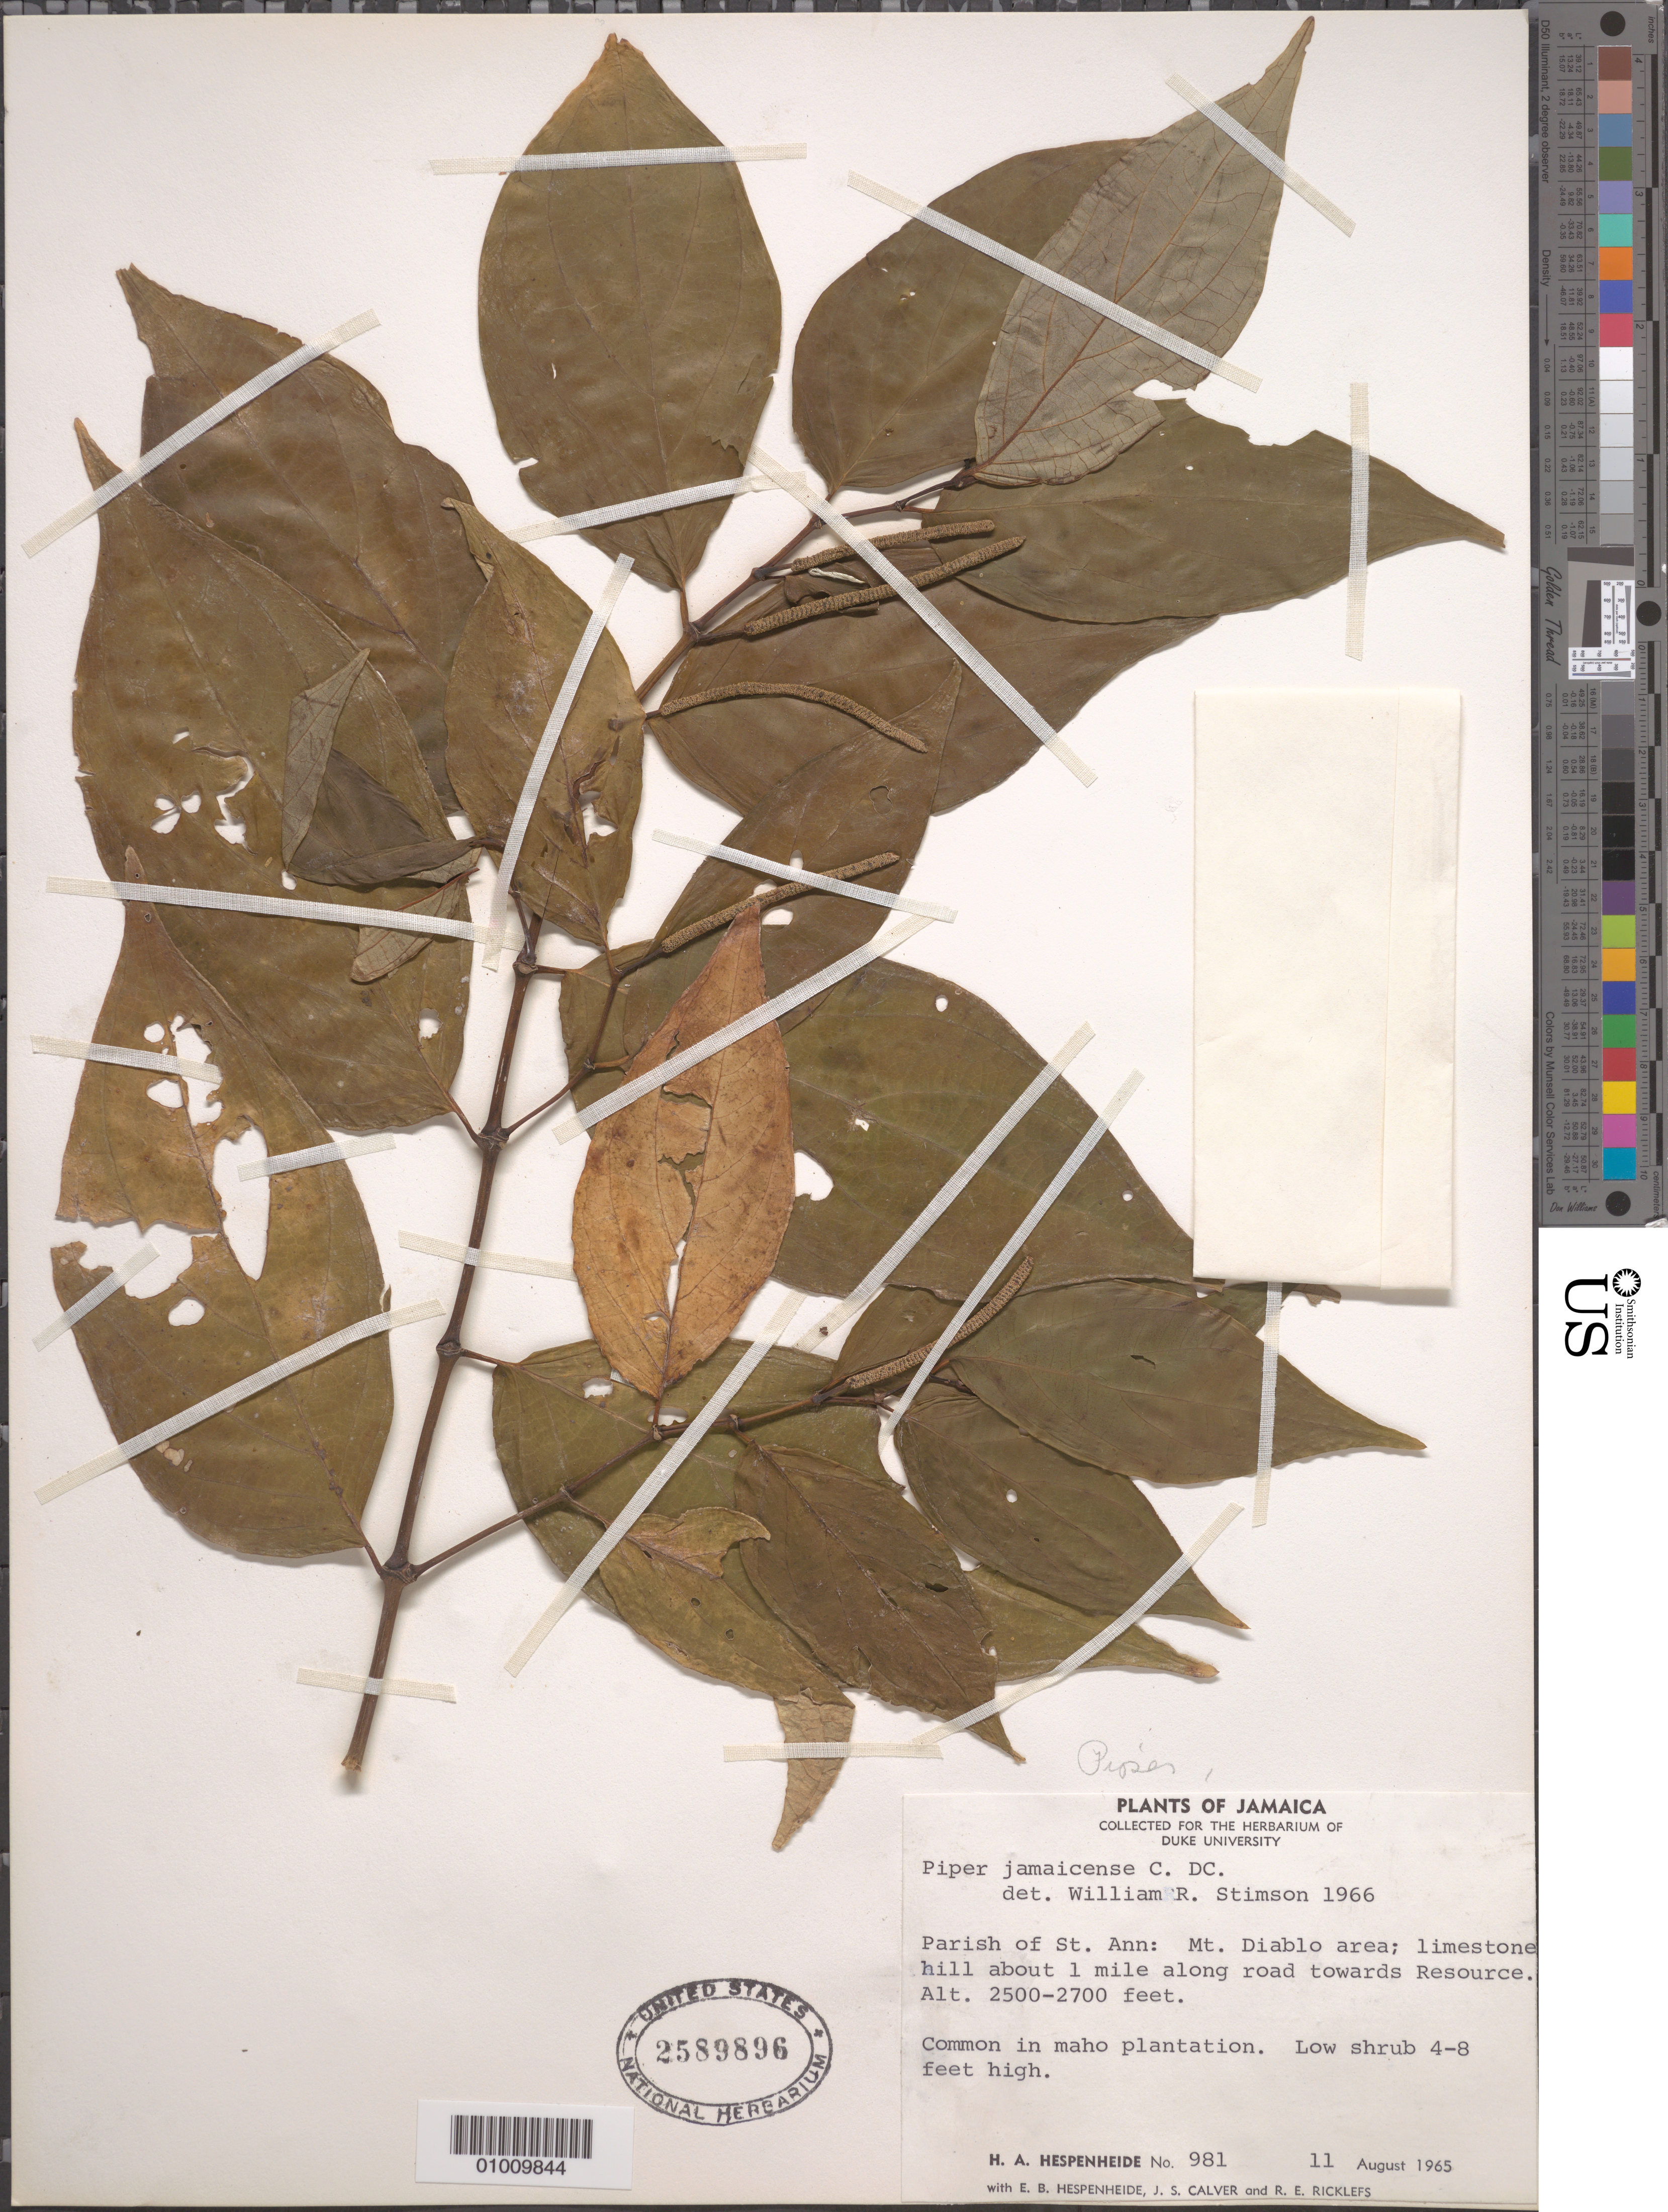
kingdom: Plantae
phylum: Tracheophyta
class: Magnoliopsida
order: Piperales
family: Piperaceae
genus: Piper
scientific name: Piper jamaicense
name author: C. DC.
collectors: E. Hespenheide, H. A. Hespenheide, J. Calver & R. Ricklefs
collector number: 981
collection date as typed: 11 Aug 1965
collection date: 1965-08-11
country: Jamaica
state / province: Saint Ann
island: Jamaica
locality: Parish of St. Ann: Mt. Diablo area;limestone hill about 1 mile along road towards Resource.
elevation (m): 762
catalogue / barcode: US 2589896